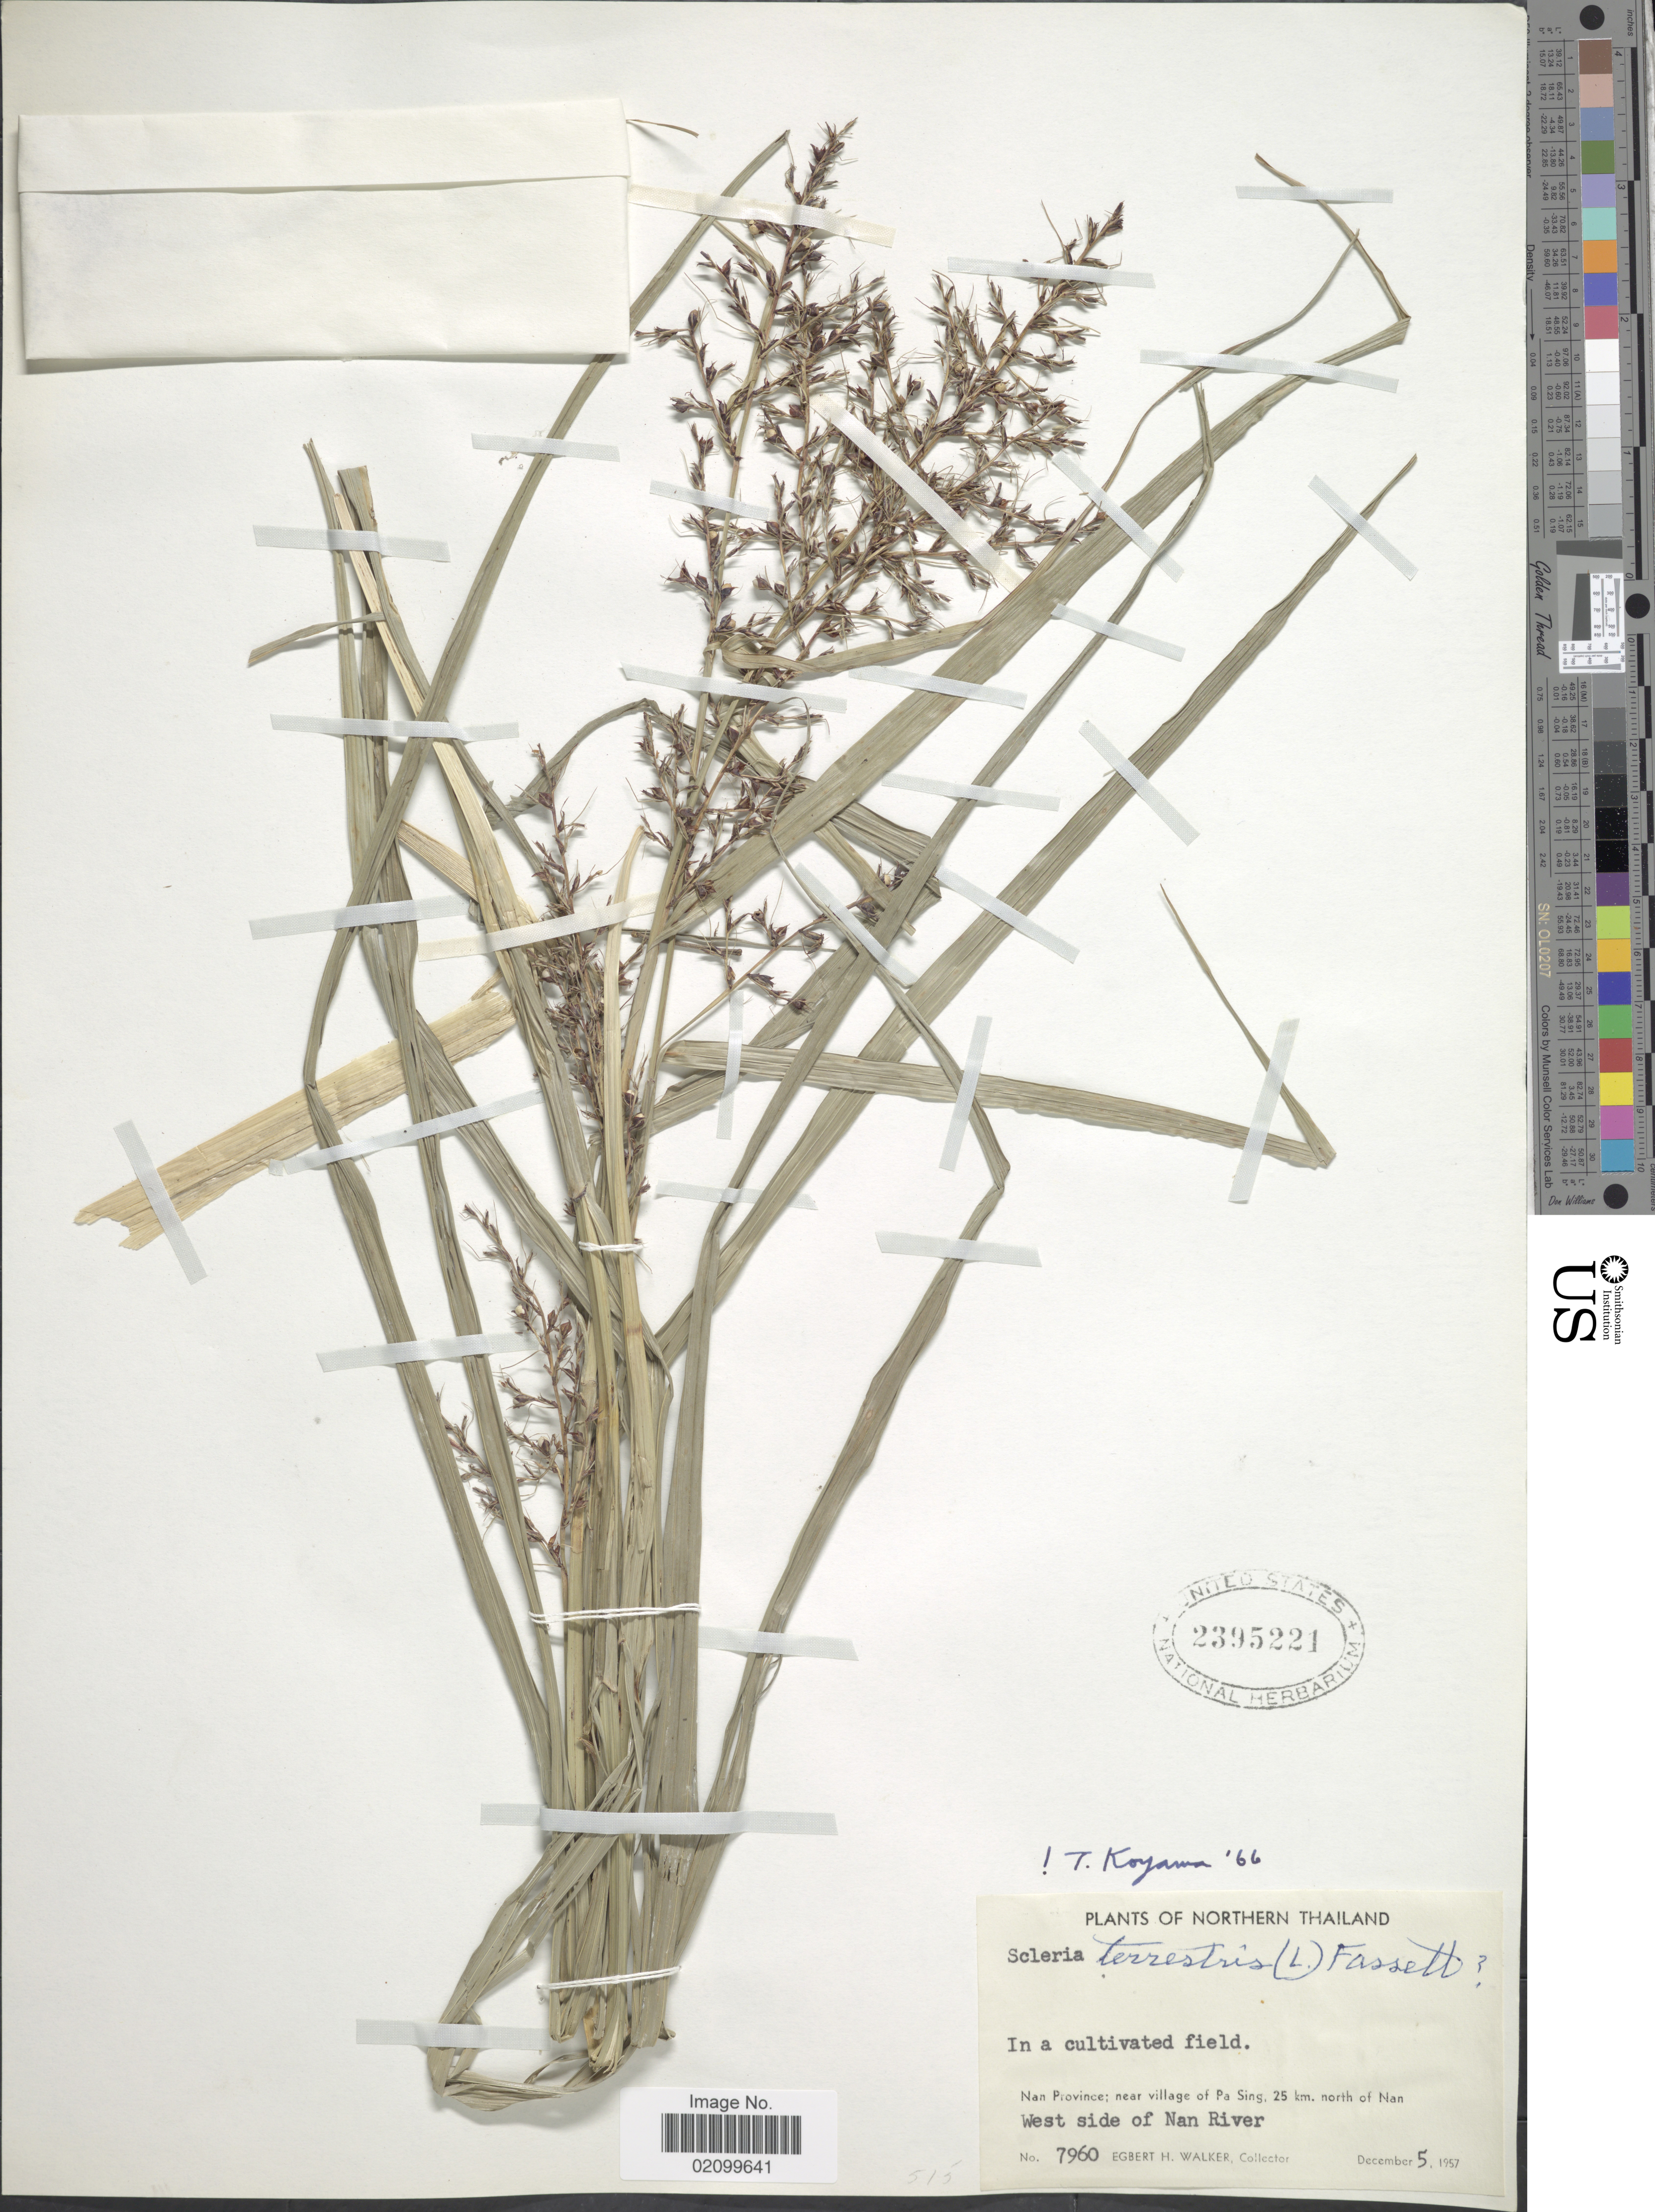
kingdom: Plantae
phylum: Tracheophyta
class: Liliopsida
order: Poales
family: Cyperaceae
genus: Scleria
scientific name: Scleria terrestris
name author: (L.) Fassett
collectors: E. H. Walker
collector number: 7960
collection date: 1957-12-05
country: Thailand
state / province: Nan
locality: Northern Thailand. Nan Province: near village of Pa Sing, 25 km. north of Nan. West side of Nan River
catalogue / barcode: US 2395221